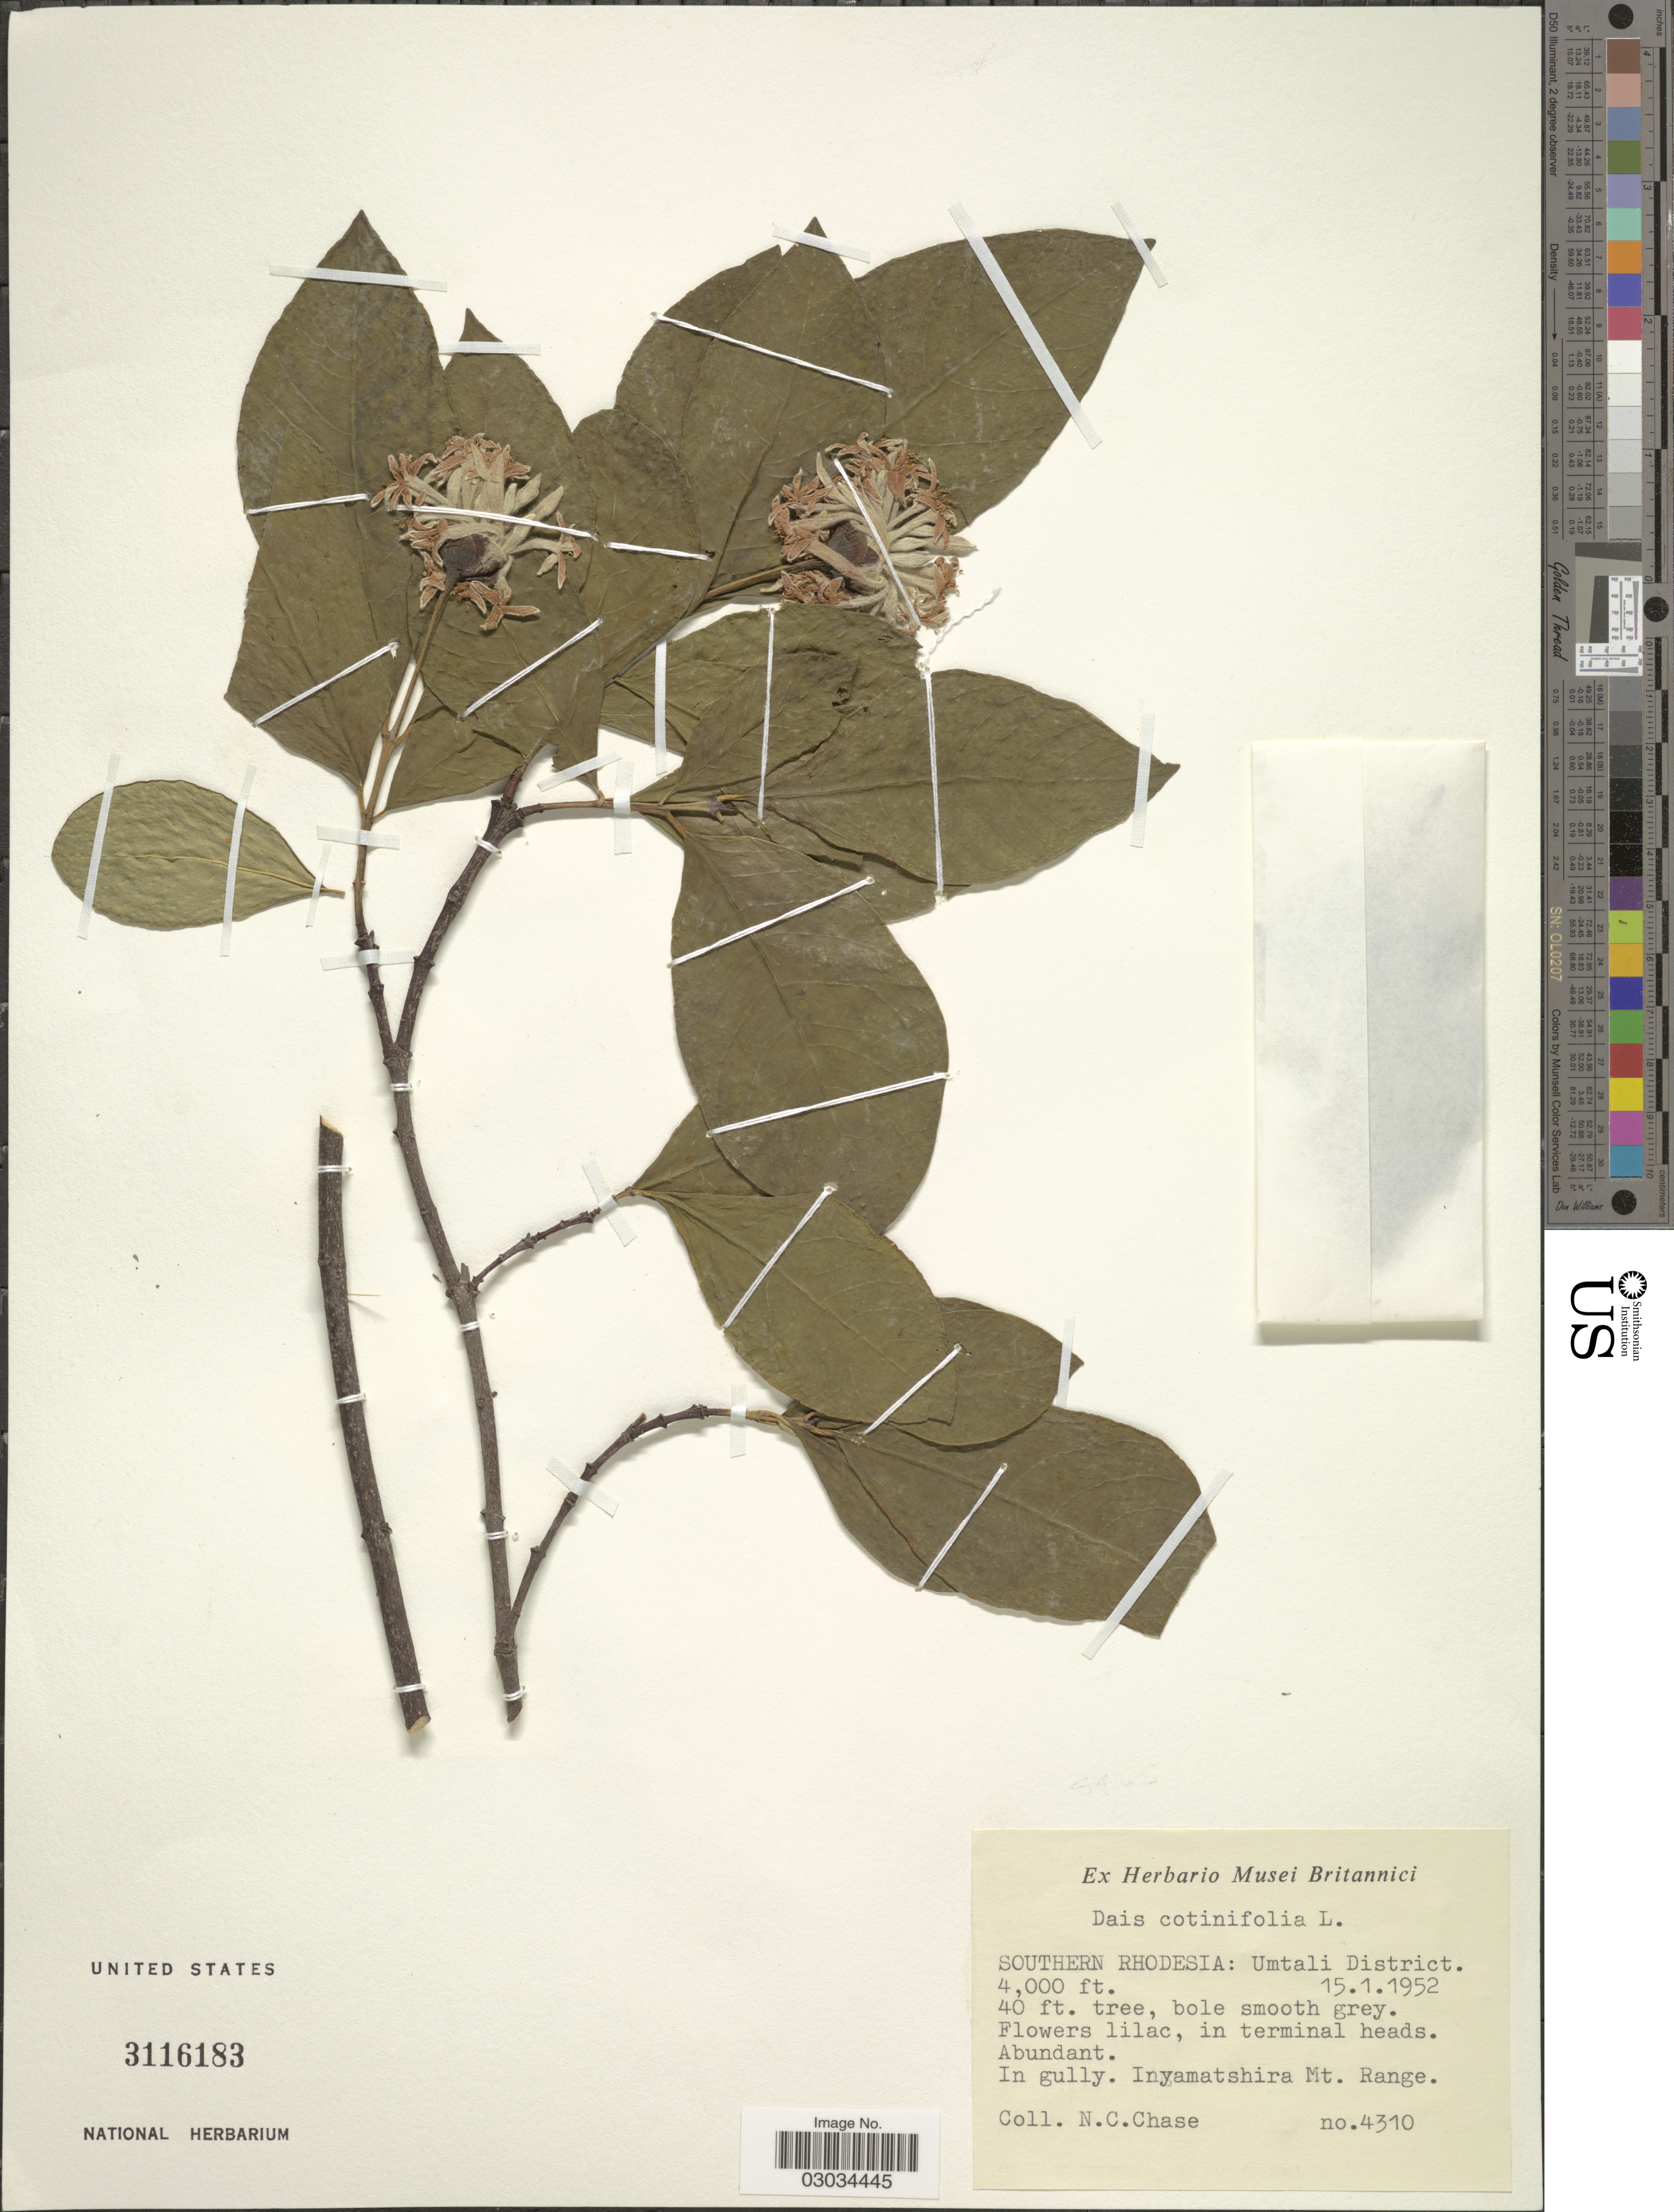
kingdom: Plantae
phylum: Tracheophyta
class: Magnoliopsida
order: Malvales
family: Thymelaeaceae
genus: Dais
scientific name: Dais cotinifolia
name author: L.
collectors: N. C. Chase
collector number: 4310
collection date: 1952-01-15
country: Zimbabwe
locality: Southern Rhodesia: Umtali District. Inyamatshira Mt. Range.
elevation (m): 1219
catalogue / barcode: US 3116183